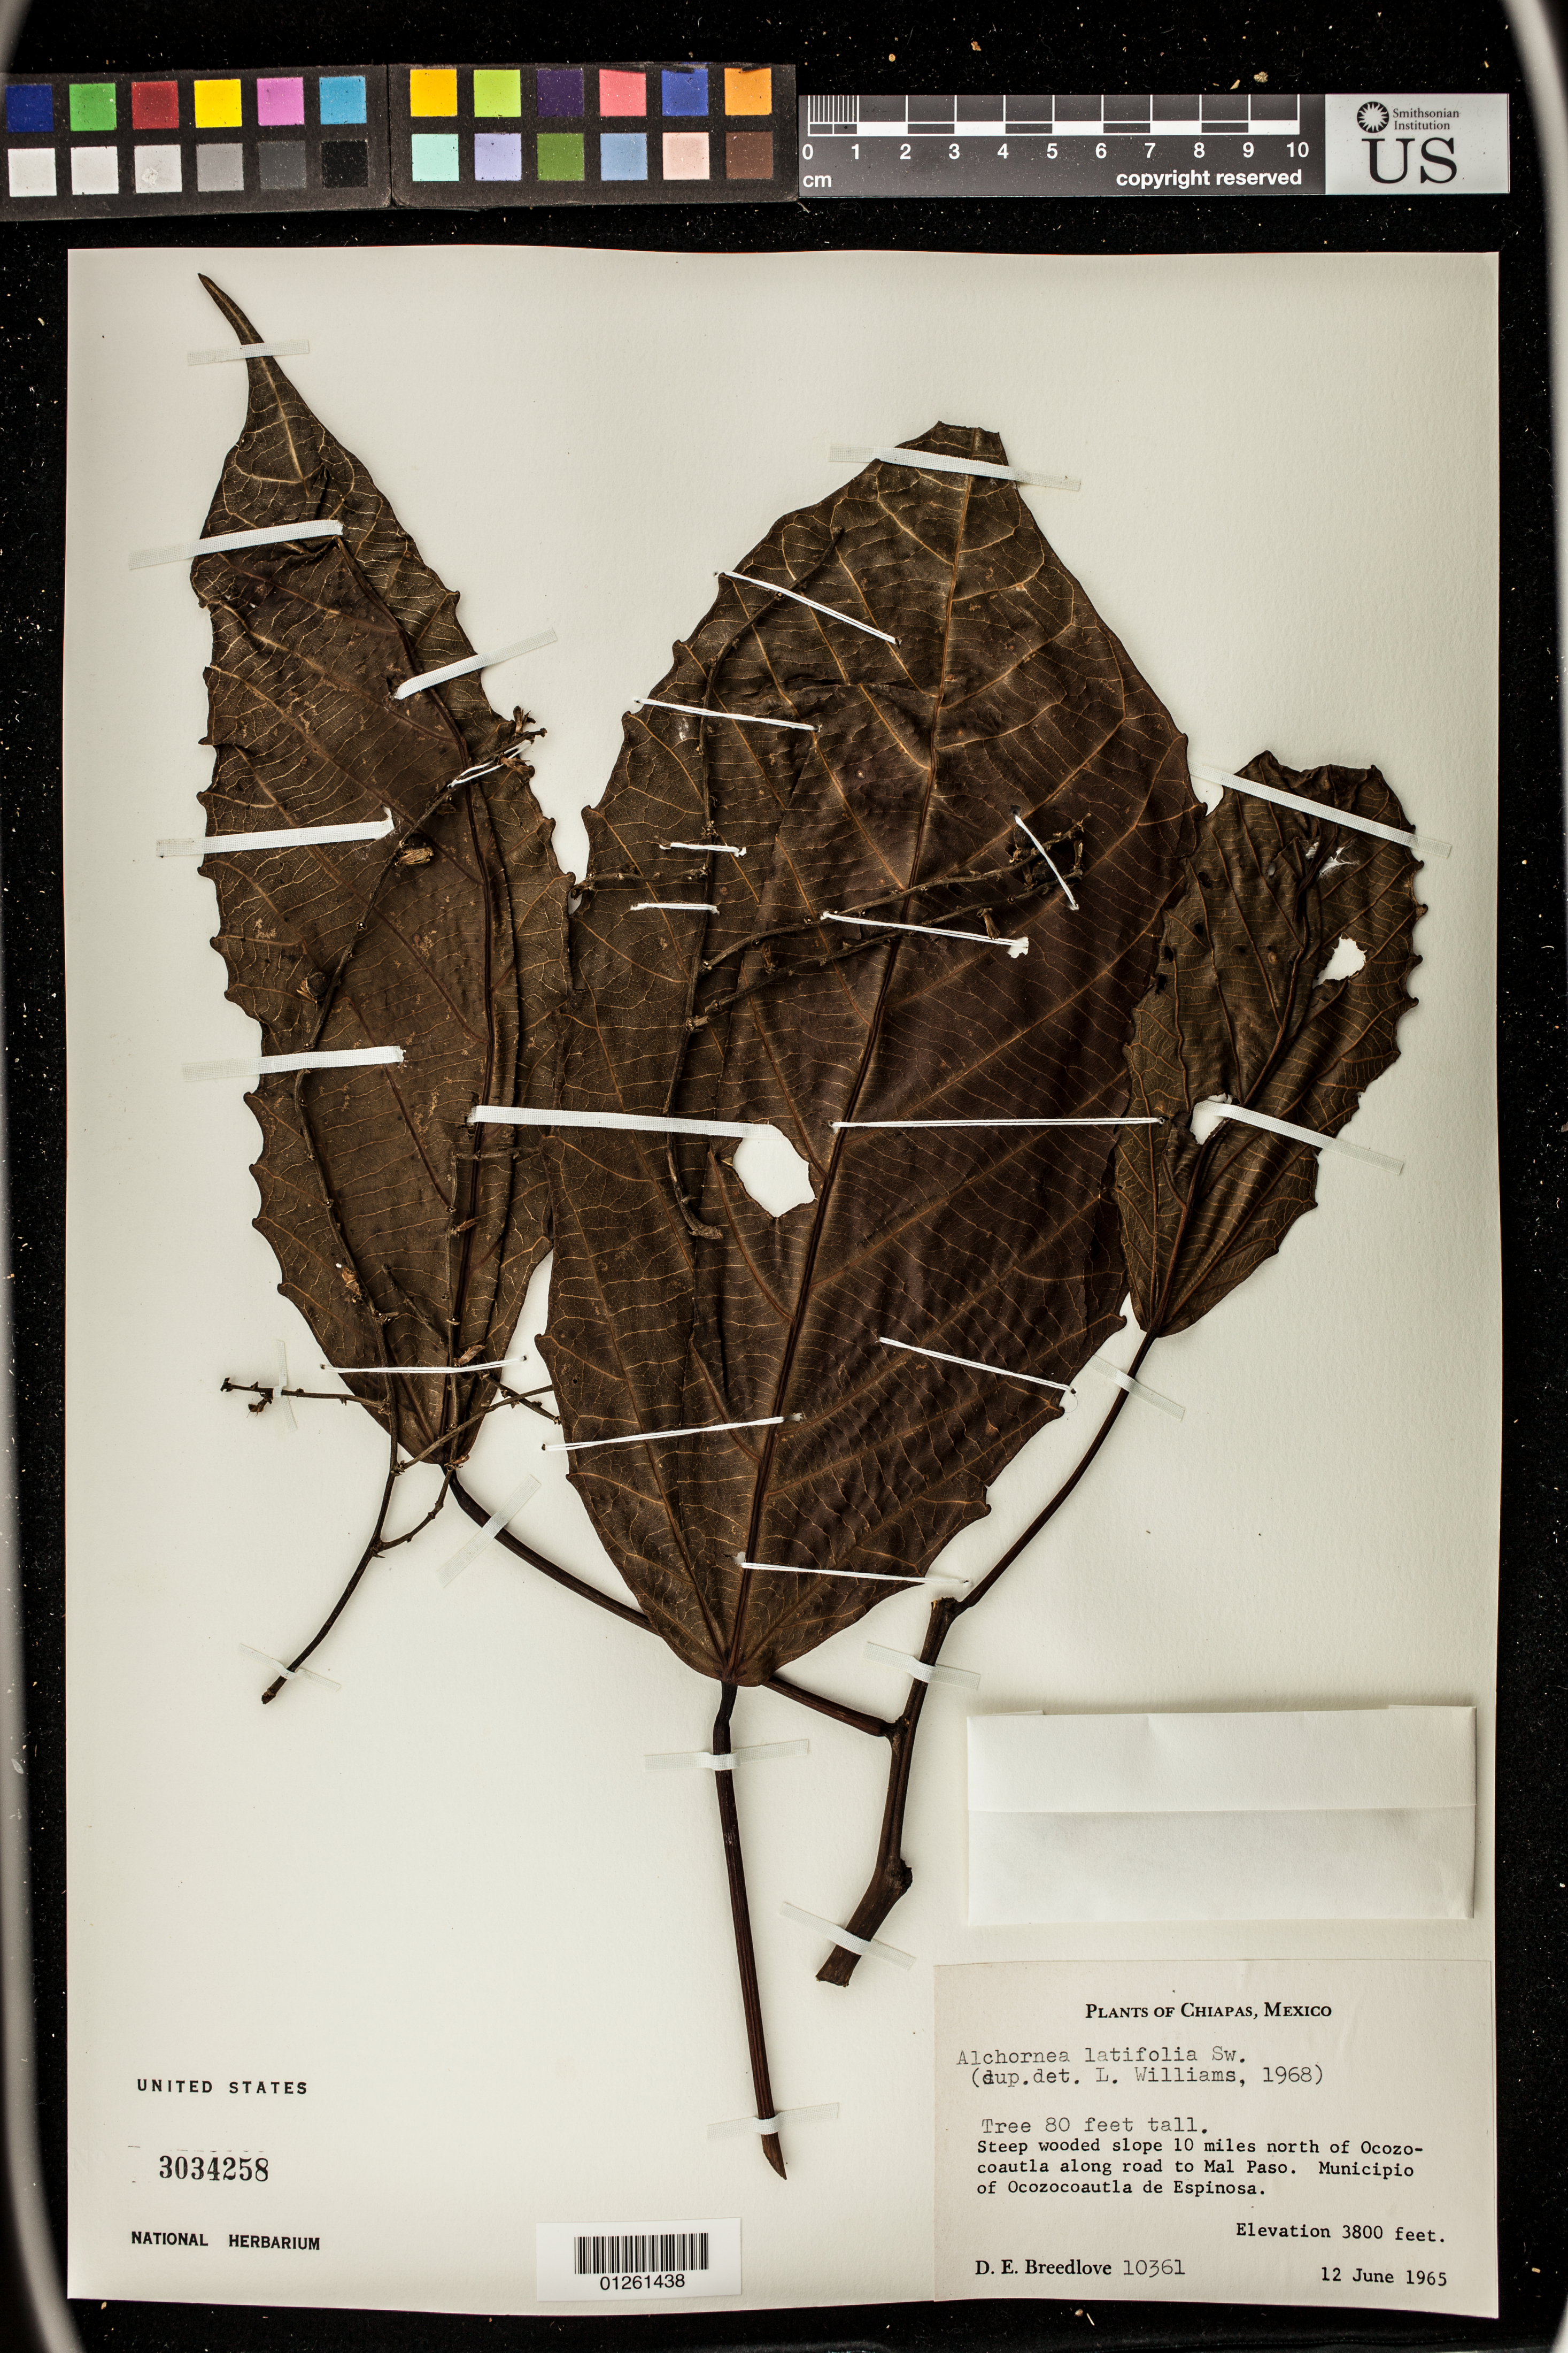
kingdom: Plantae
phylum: Tracheophyta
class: Magnoliopsida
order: Malpighiales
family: Euphorbiaceae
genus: Alchornea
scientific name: Alchornea latifolia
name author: Sw.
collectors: D. E. Breedlove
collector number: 10361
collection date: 1965-06-12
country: Mexico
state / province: Chiapas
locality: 10 miles north of Ocozocoautla along road t Mal Paso. Municipio of Ocozocoautla de Espinosa.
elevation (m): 1158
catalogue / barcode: US 3034258